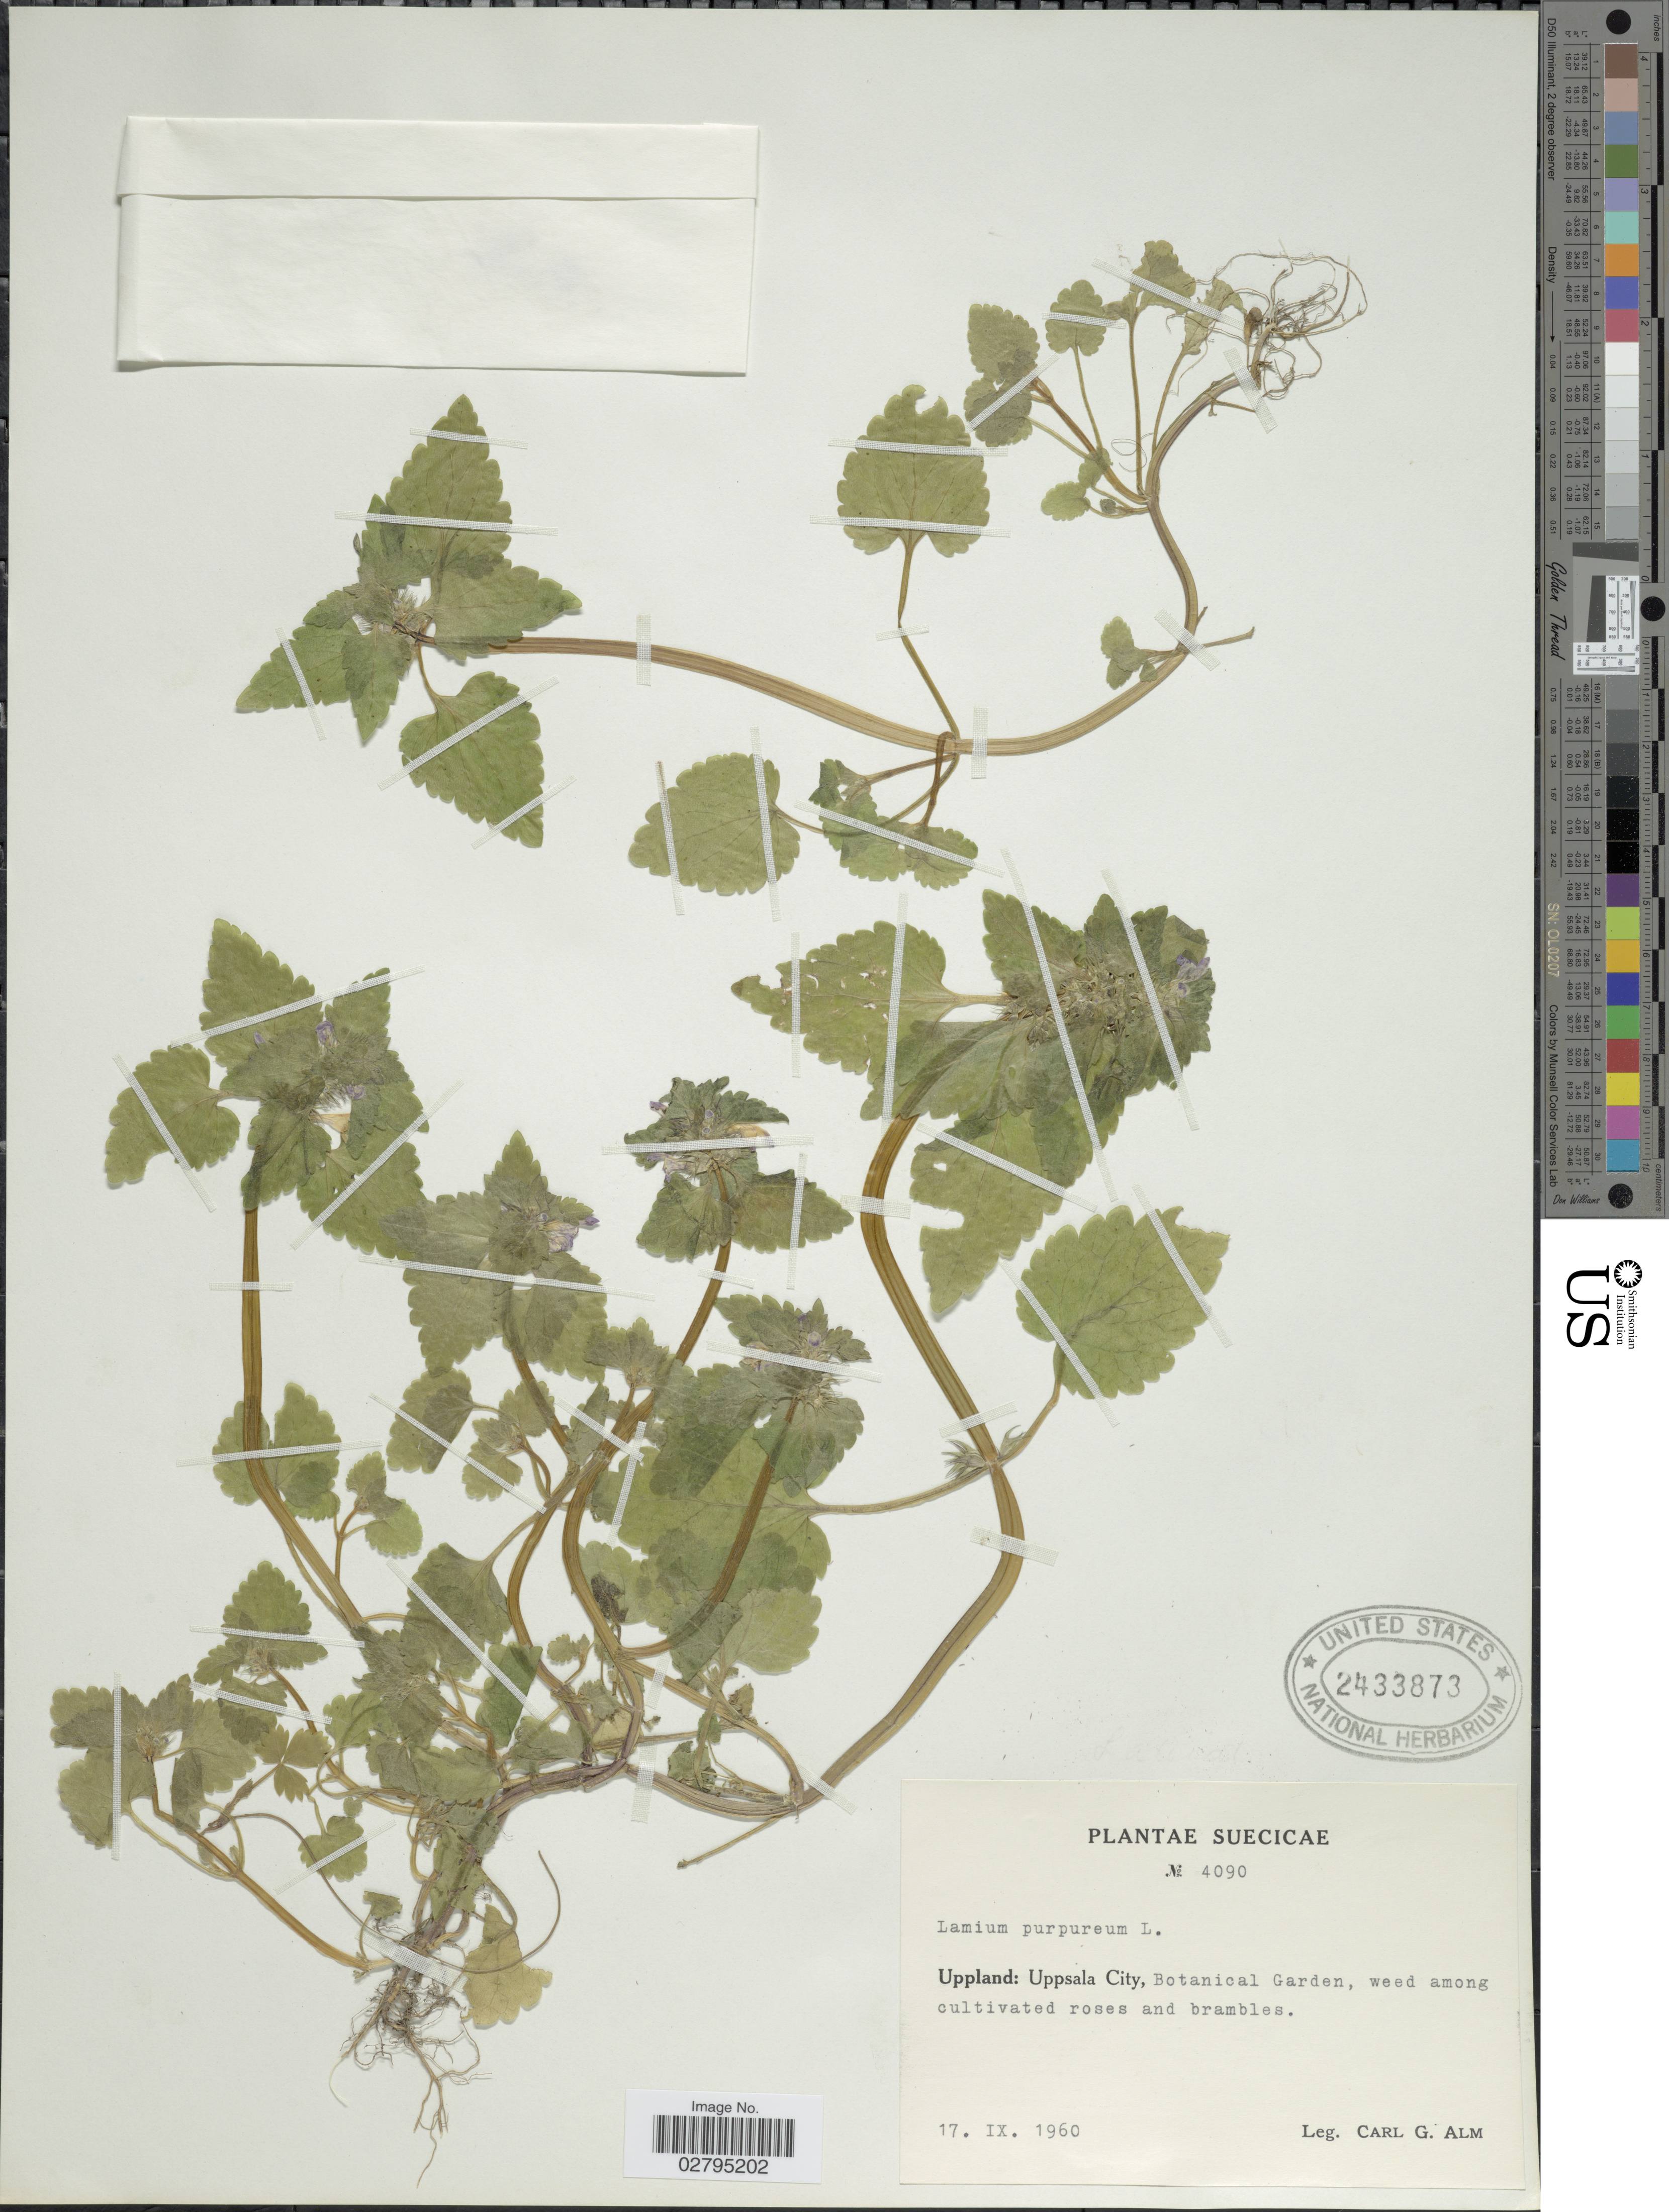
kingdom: Plantae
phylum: Tracheophyta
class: Magnoliopsida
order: Lamiales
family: Lamiaceae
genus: Lamium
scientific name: Lamium purpureum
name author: L.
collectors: C. G. Alm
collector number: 4090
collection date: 1960-09-17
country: Sweden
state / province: Uppsala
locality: Suecicae, Uppland: Uppsala City, Botanical Garden.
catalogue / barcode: US 2433873